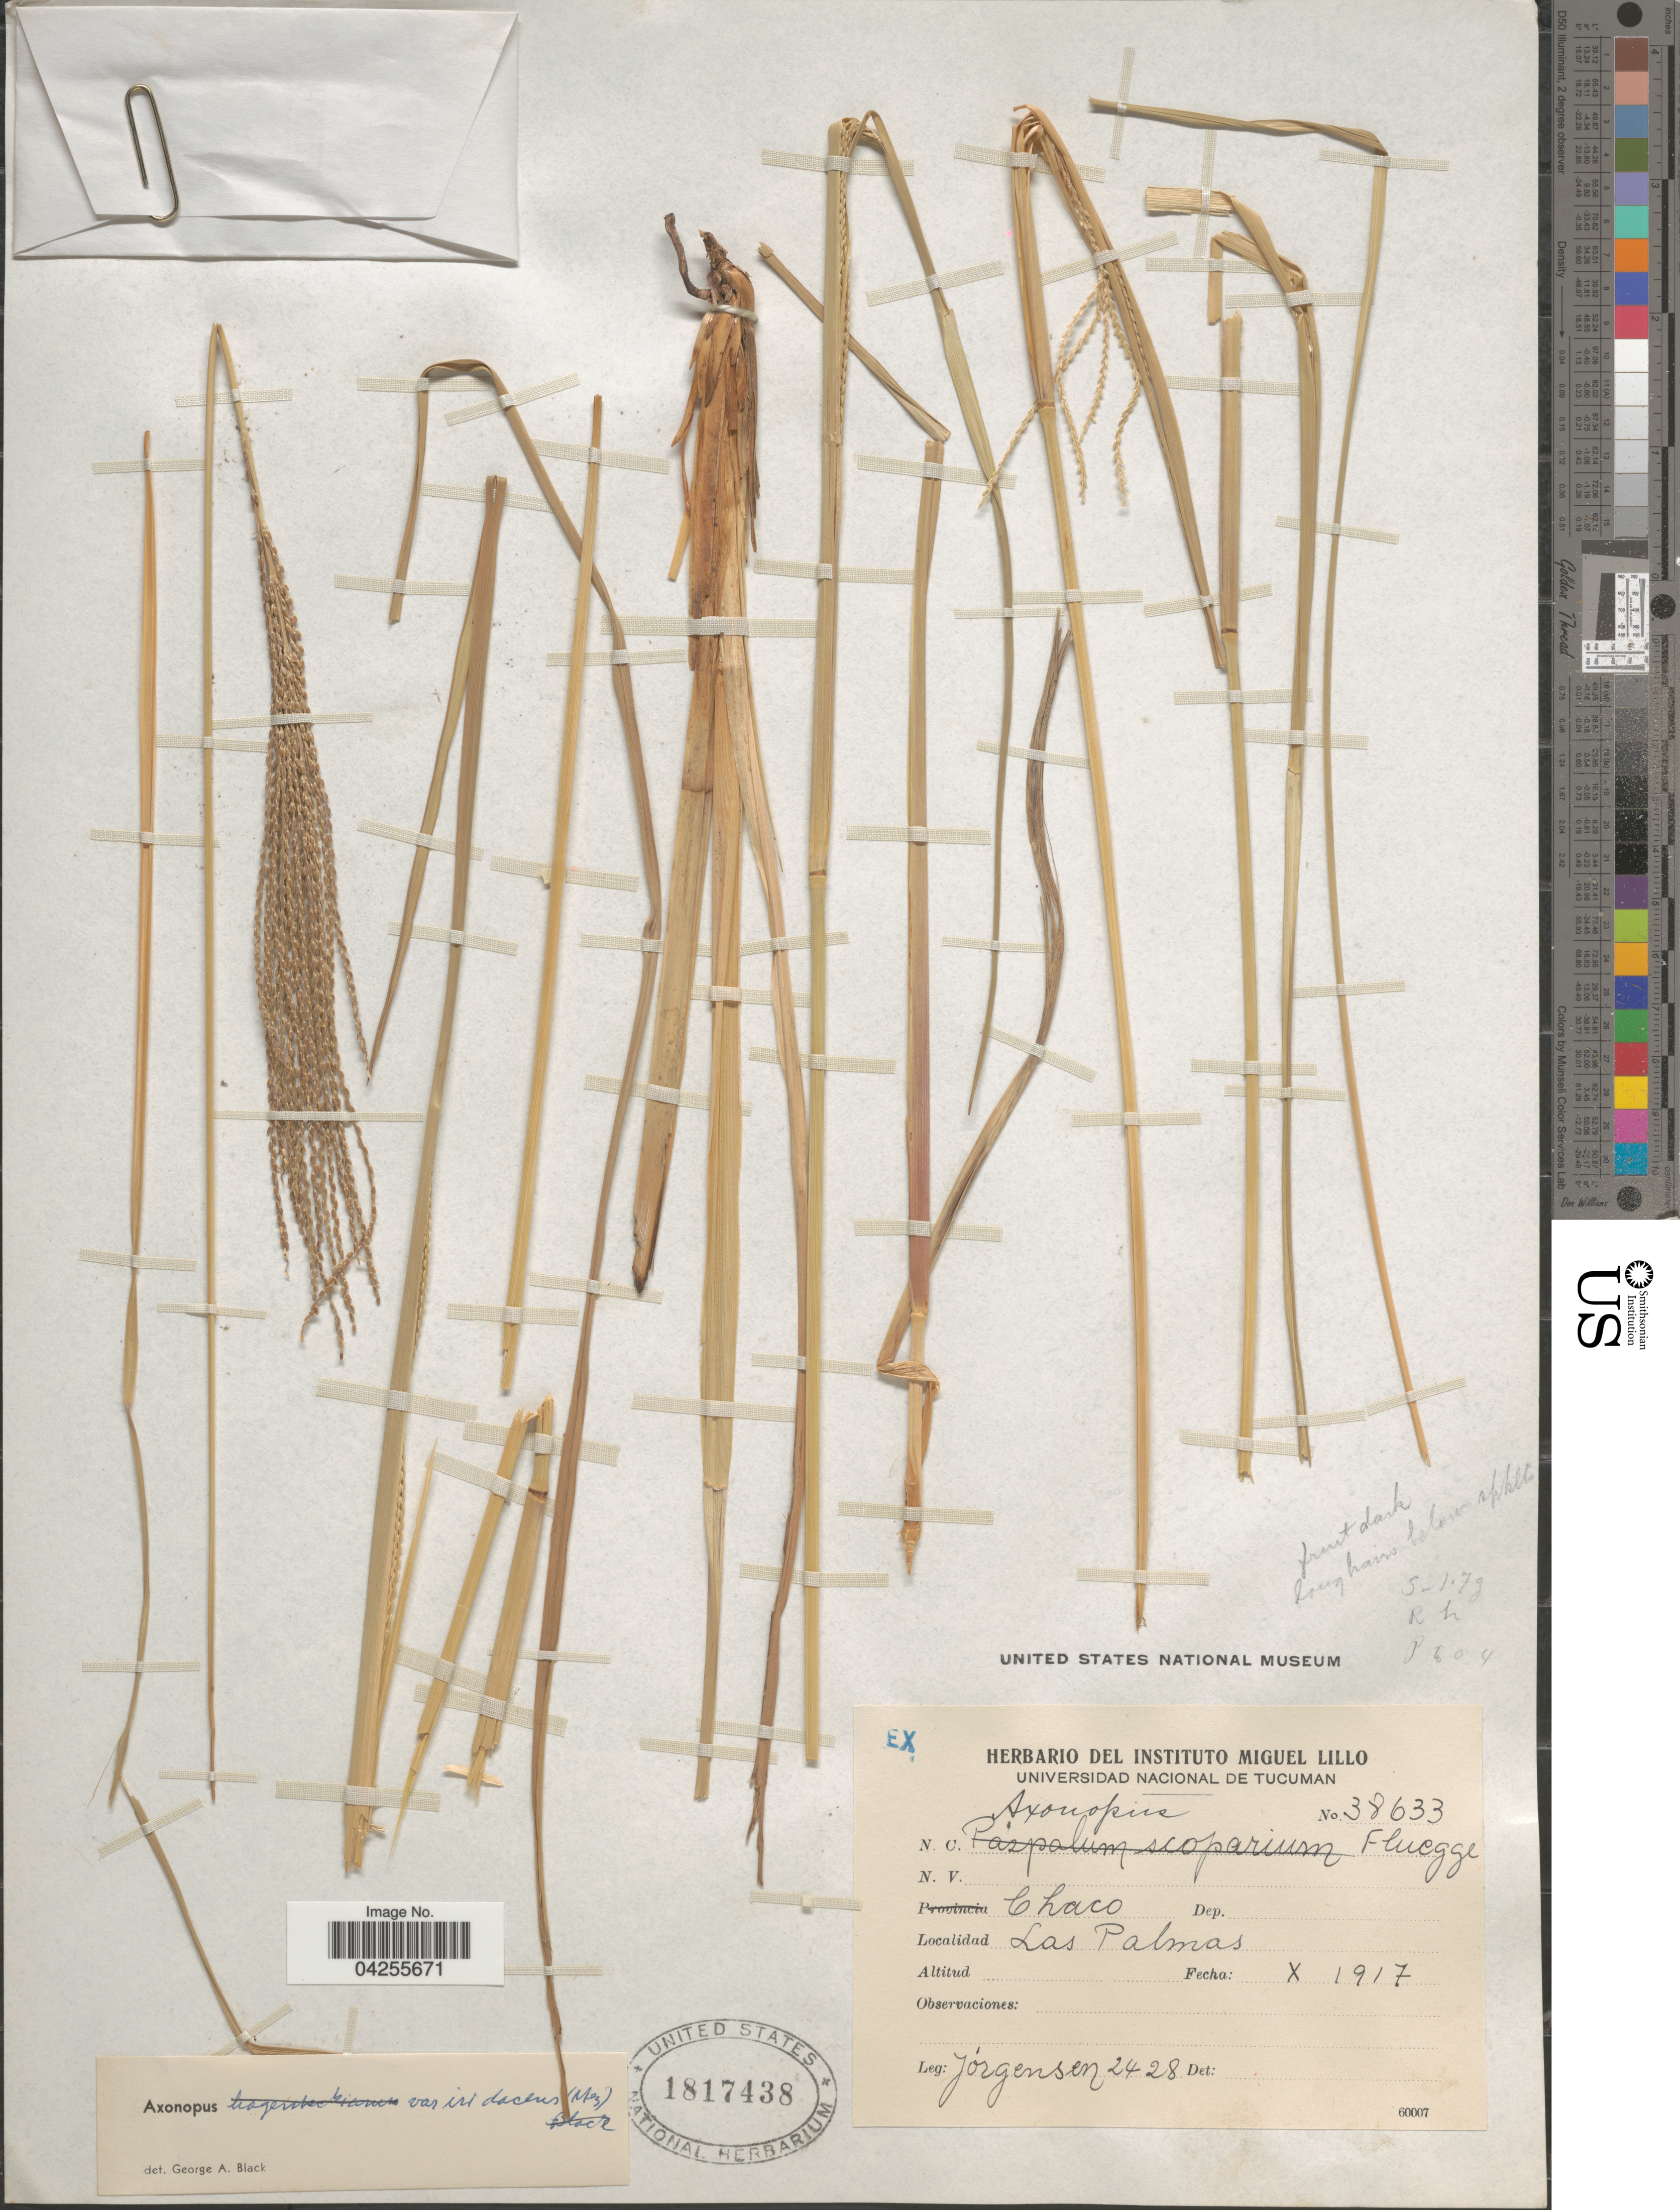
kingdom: Plantae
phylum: Tracheophyta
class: Liliopsida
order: Poales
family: Poaceae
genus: Axonopus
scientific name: Axonopus suffultus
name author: (Nees) Kuhlm.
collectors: Jorgensen, --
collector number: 38633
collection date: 1917-10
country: Argentina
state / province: Chaco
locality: Las Palmas.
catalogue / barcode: US 1817438